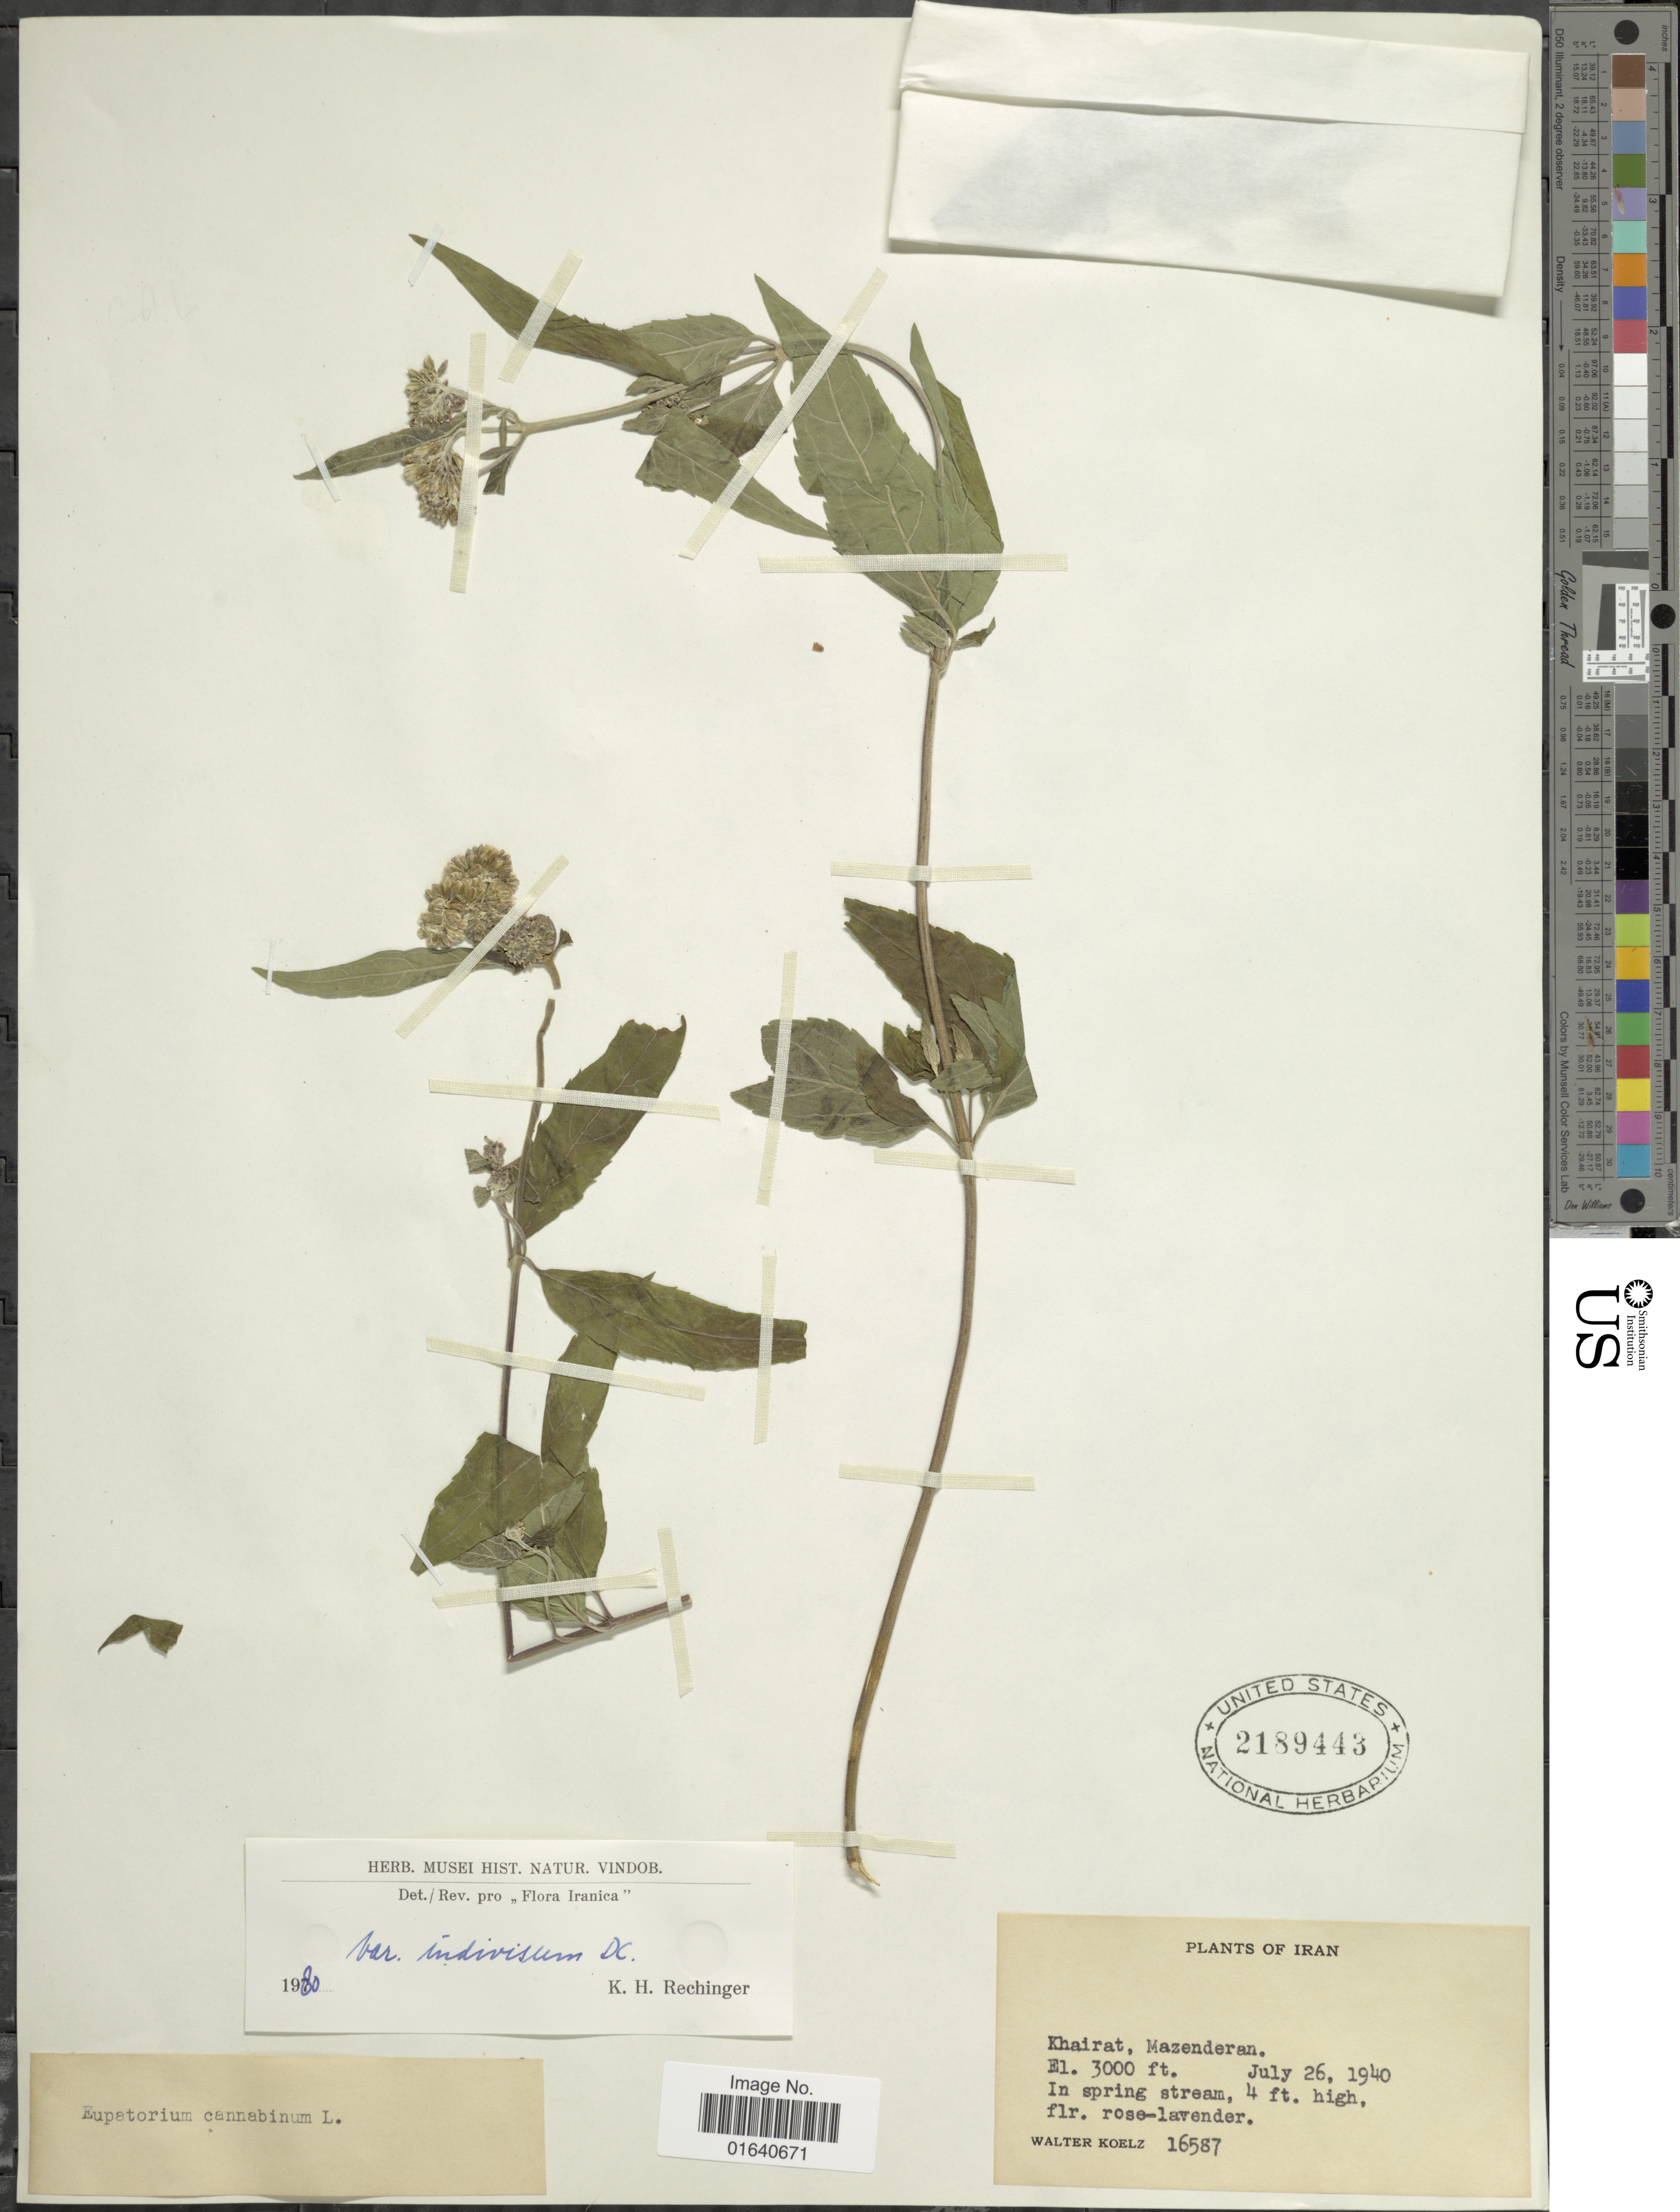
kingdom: Plantae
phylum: Tracheophyta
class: Magnoliopsida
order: Asterales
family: Asteraceae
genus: Eupatorium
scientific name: Eupatorium cannabinum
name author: L.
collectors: W. N. Koelz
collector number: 16587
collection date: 1940-07-26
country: Iran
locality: Khairat, Mazenderan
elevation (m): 914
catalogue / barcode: US 2189443